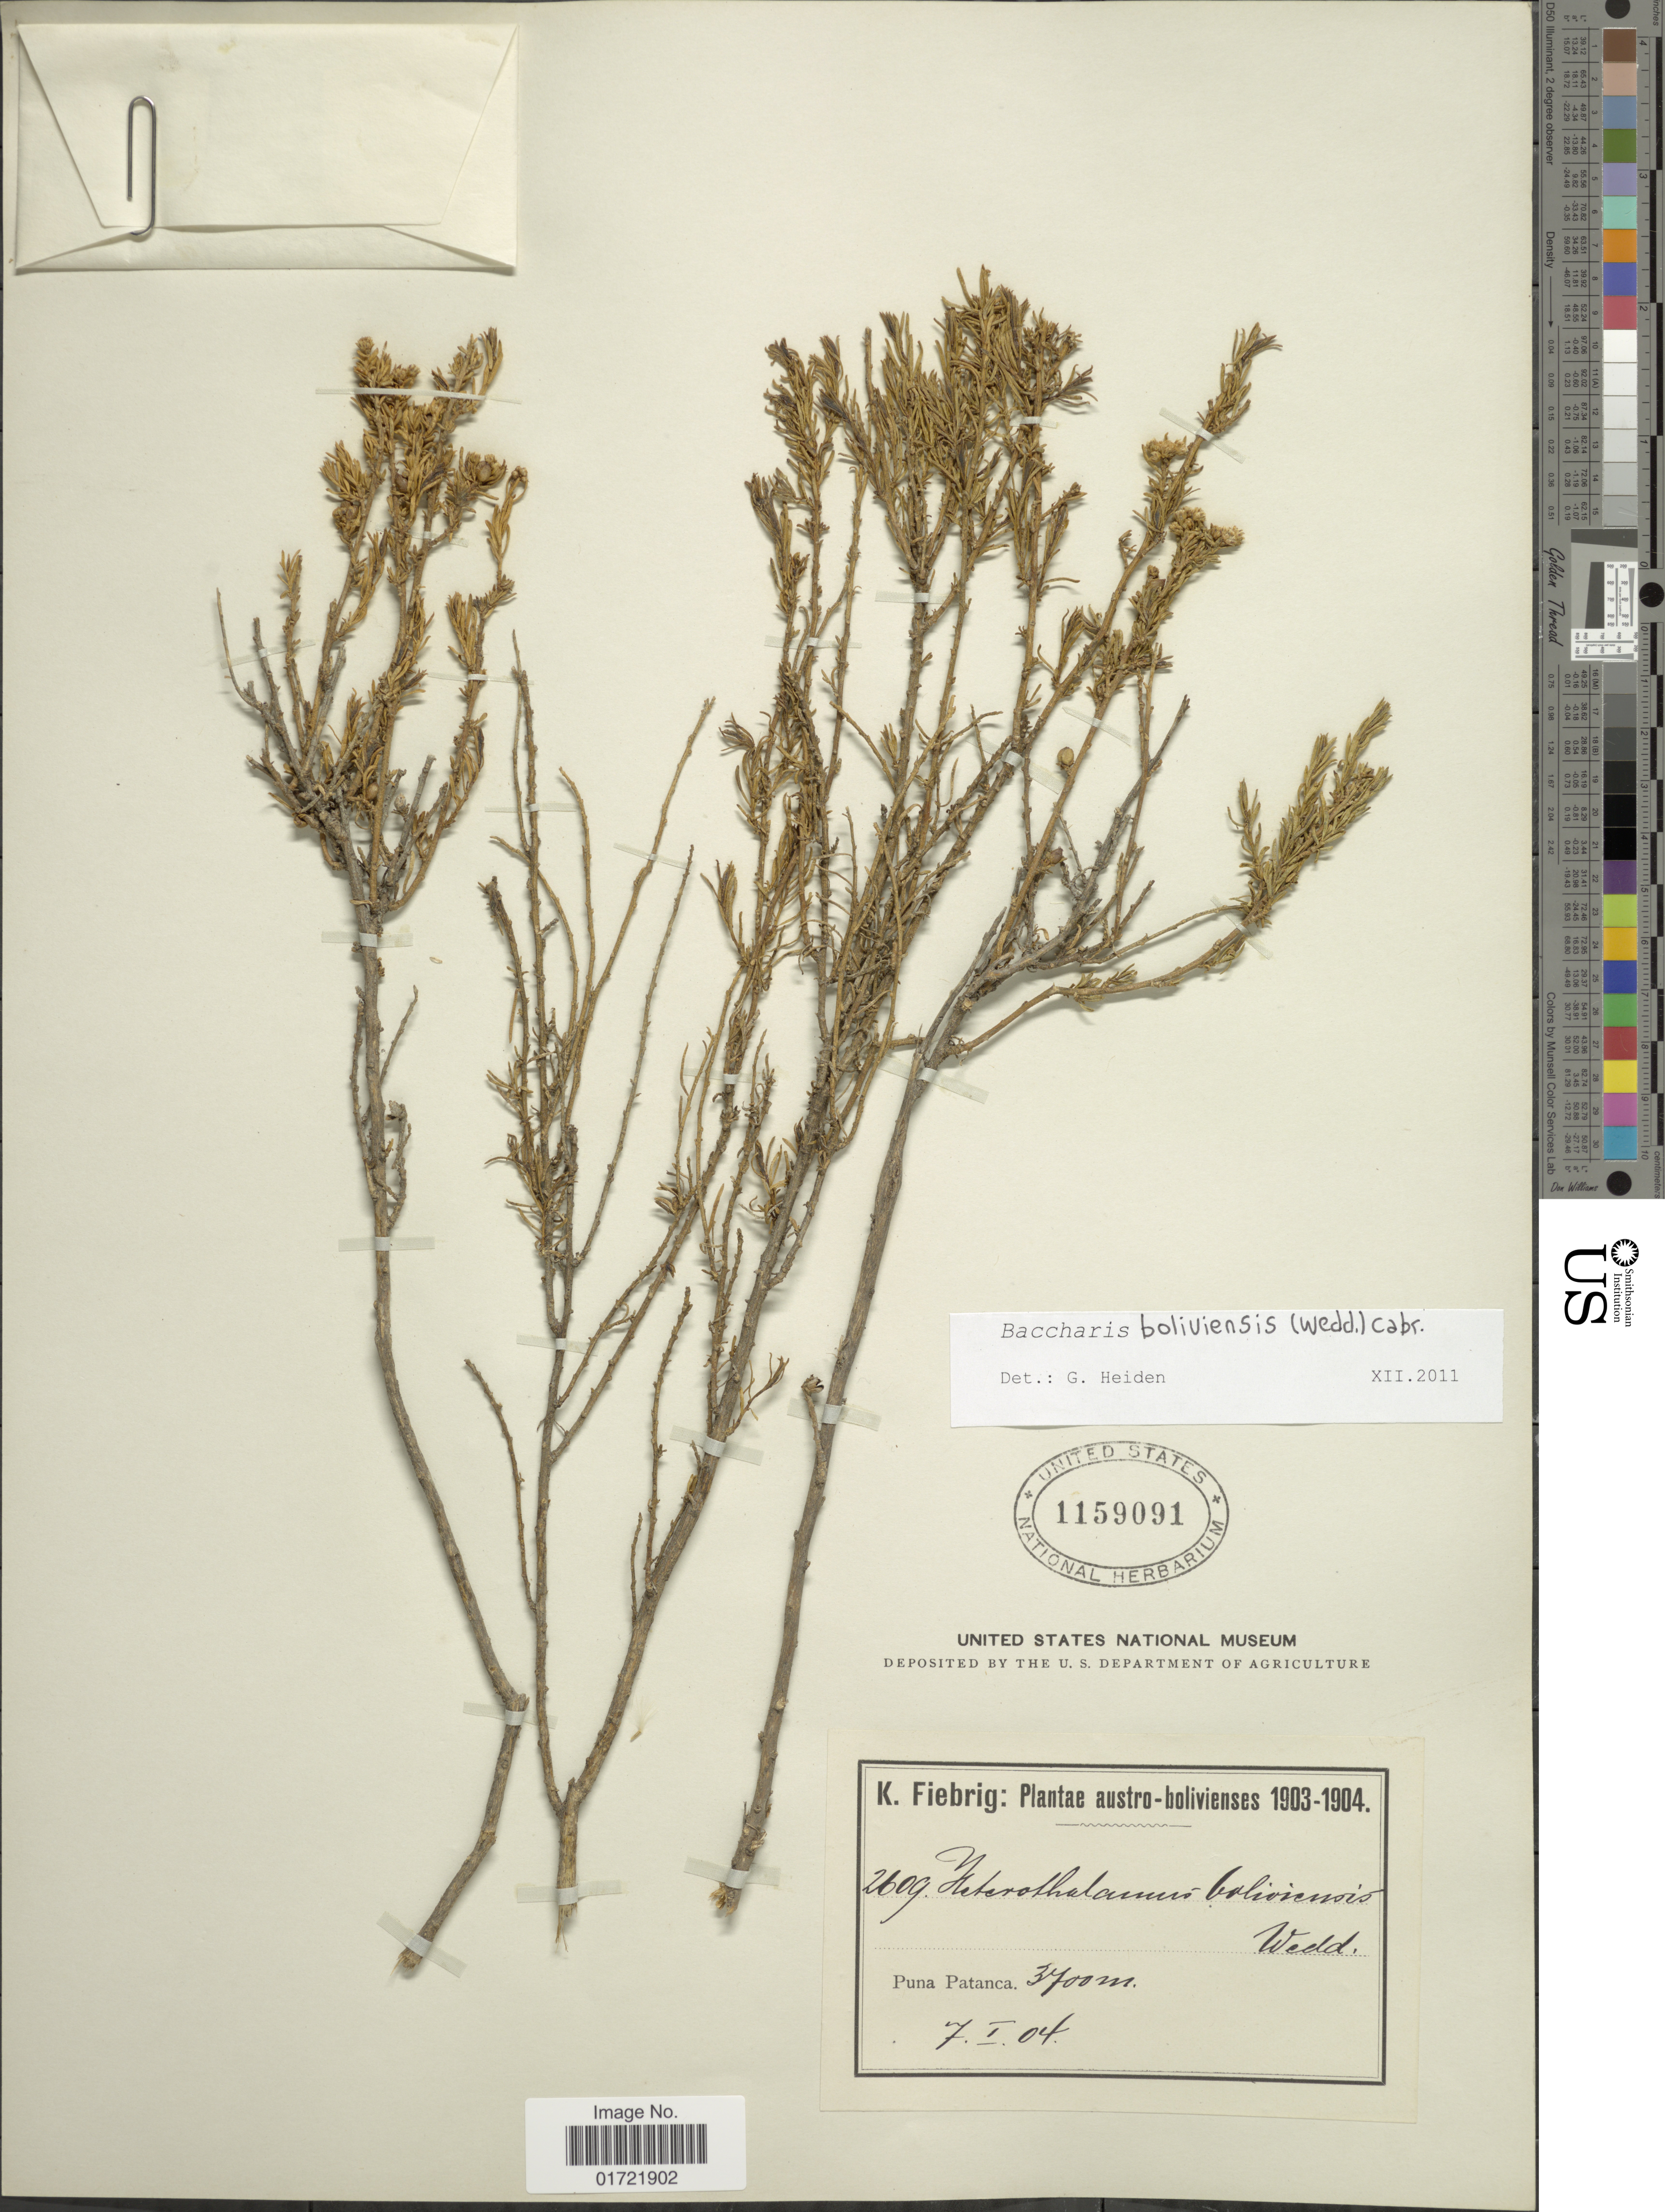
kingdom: Plantae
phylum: Tracheophyta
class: Magnoliopsida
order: Asterales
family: Asteraceae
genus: Baccharis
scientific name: Baccharis bolivensis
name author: (Wedd.) Cabrera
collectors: K. Fiebrig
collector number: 2609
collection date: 1904-01-07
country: Bolivia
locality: Puna Patanca.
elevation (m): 3700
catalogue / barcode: US 1159091